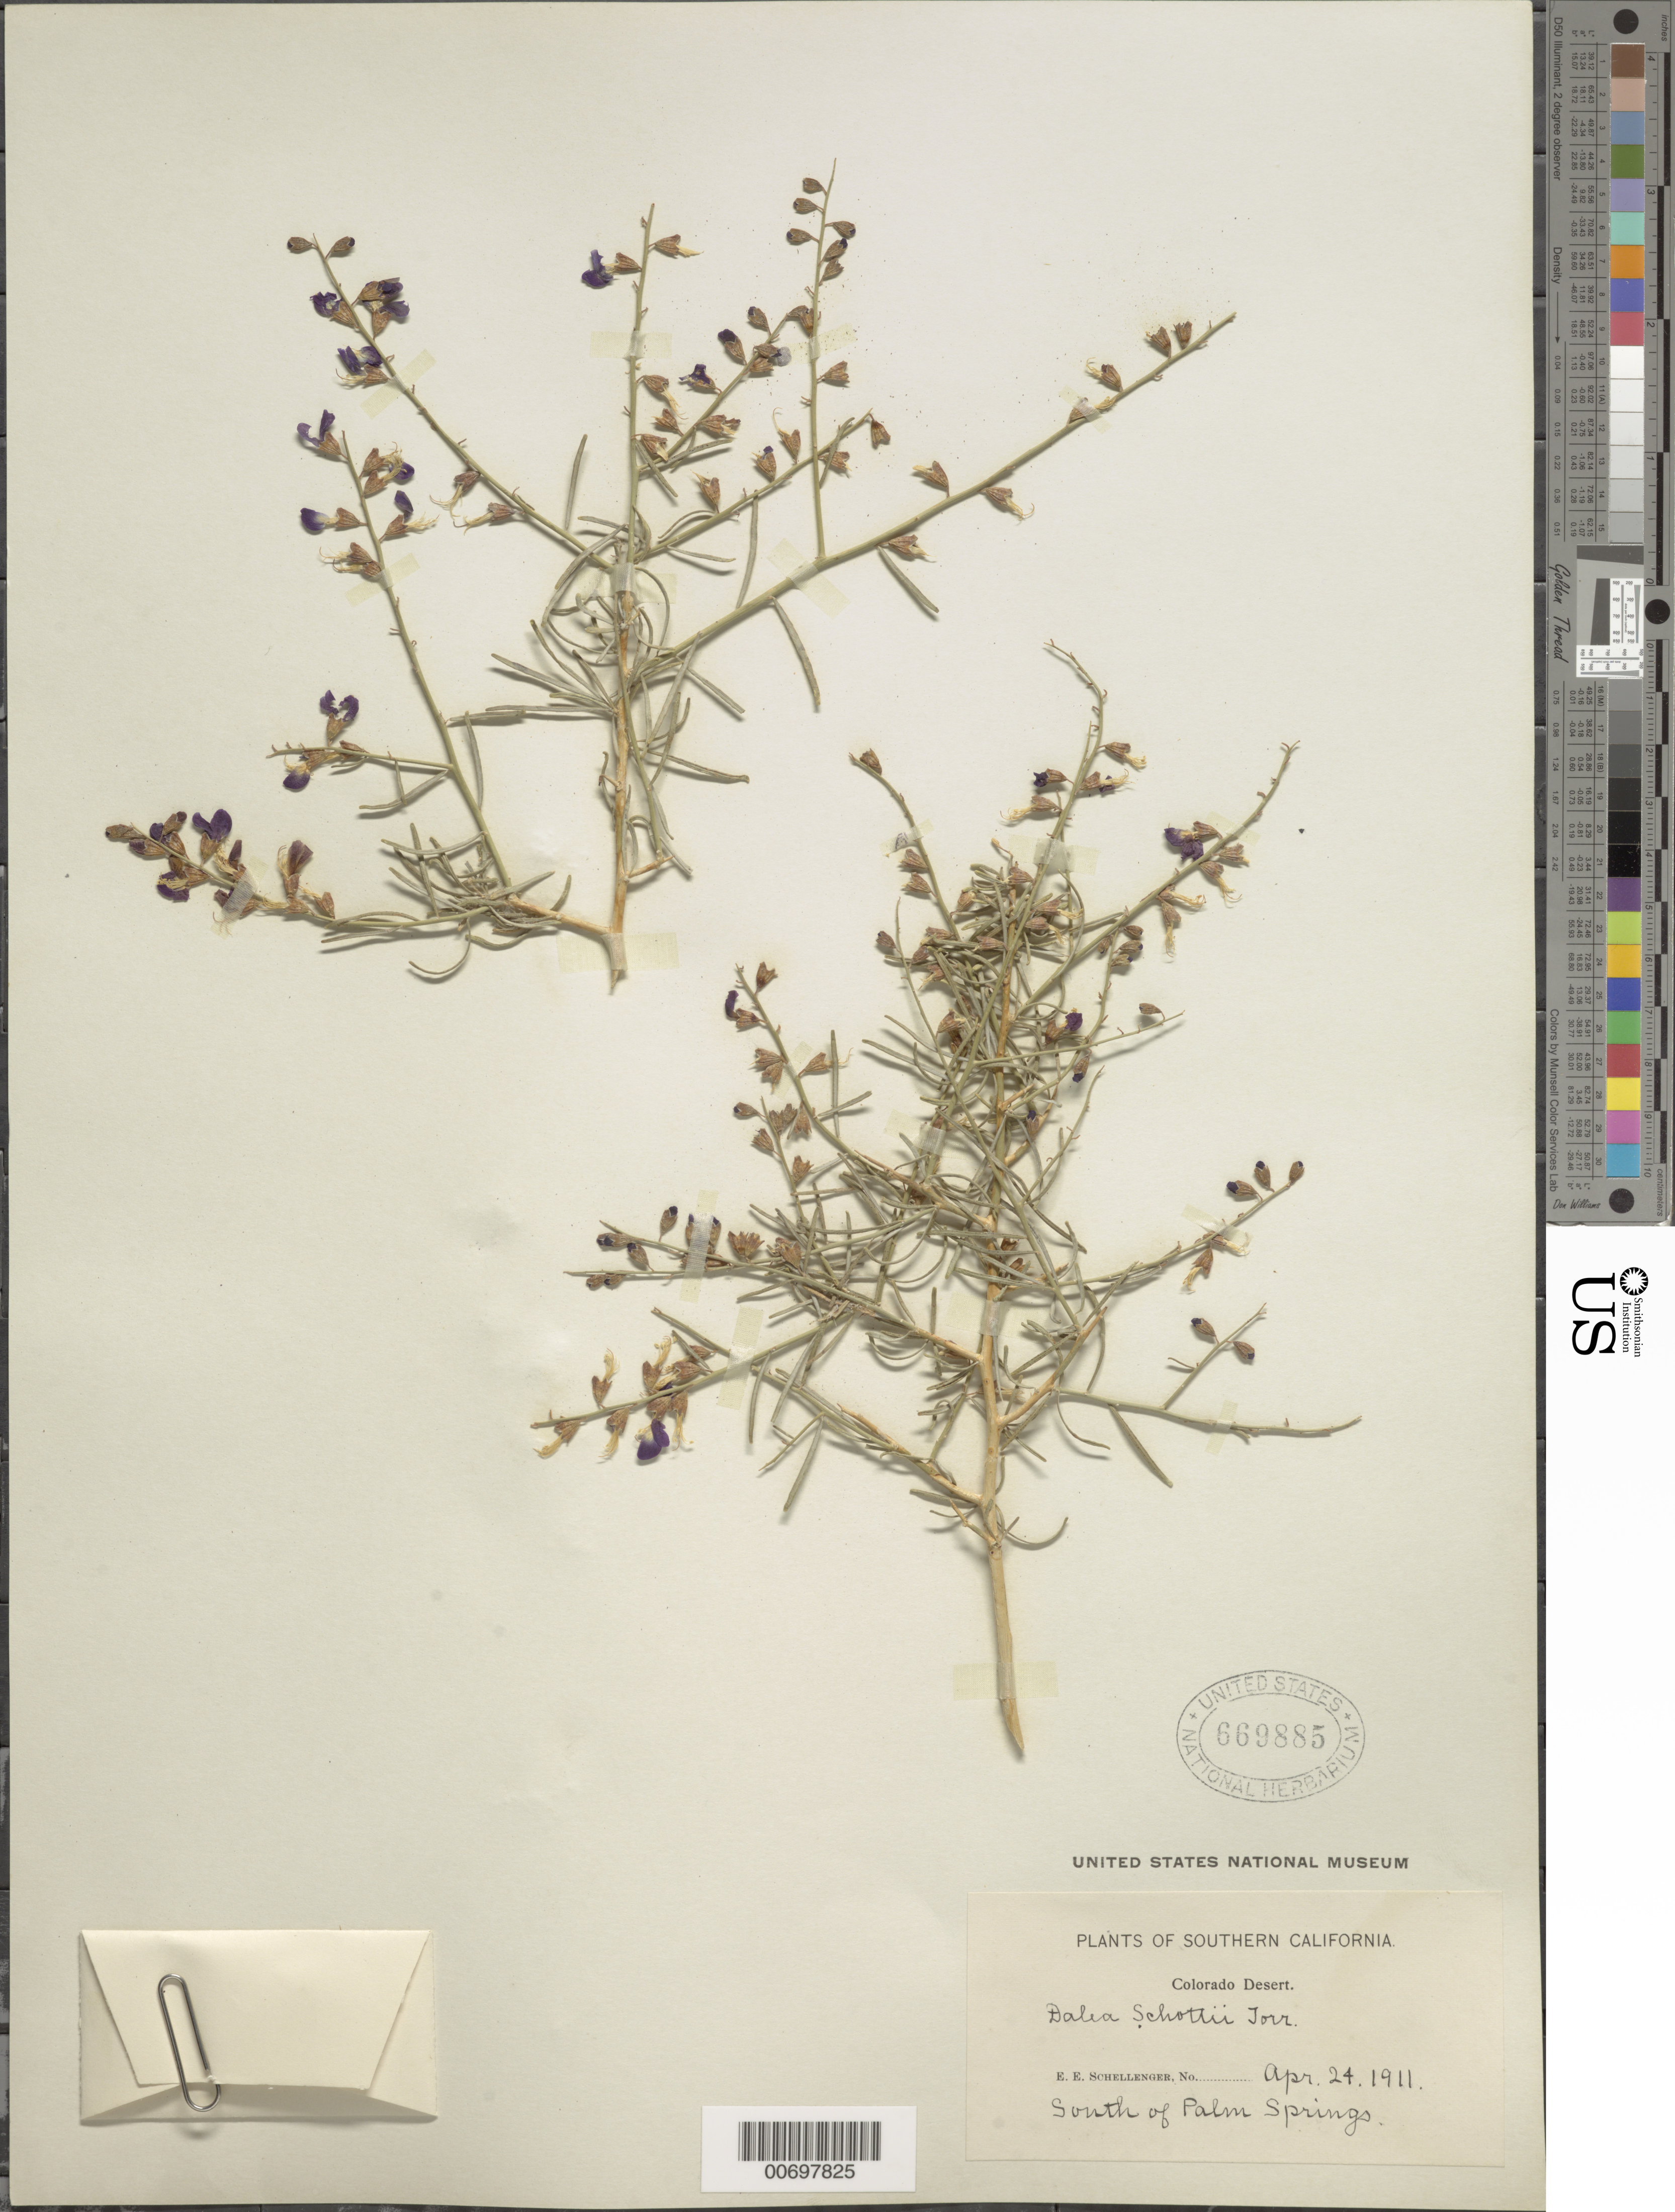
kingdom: Plantae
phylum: Tracheophyta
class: Magnoliopsida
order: Fabales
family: Fabaceae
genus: Psorothamnus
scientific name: Psorothamnus schottii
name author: (Torr.) Barneby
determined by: Strong, M. T., (US), Smithsonian Institution - National Museum of Natural History (UNITED STATES)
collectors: E. Schellenger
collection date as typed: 24 Apr 1911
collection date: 1911-04-24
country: United States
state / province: California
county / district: Riverside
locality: Colorado Desert, South of Palm Springs.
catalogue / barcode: US 669885